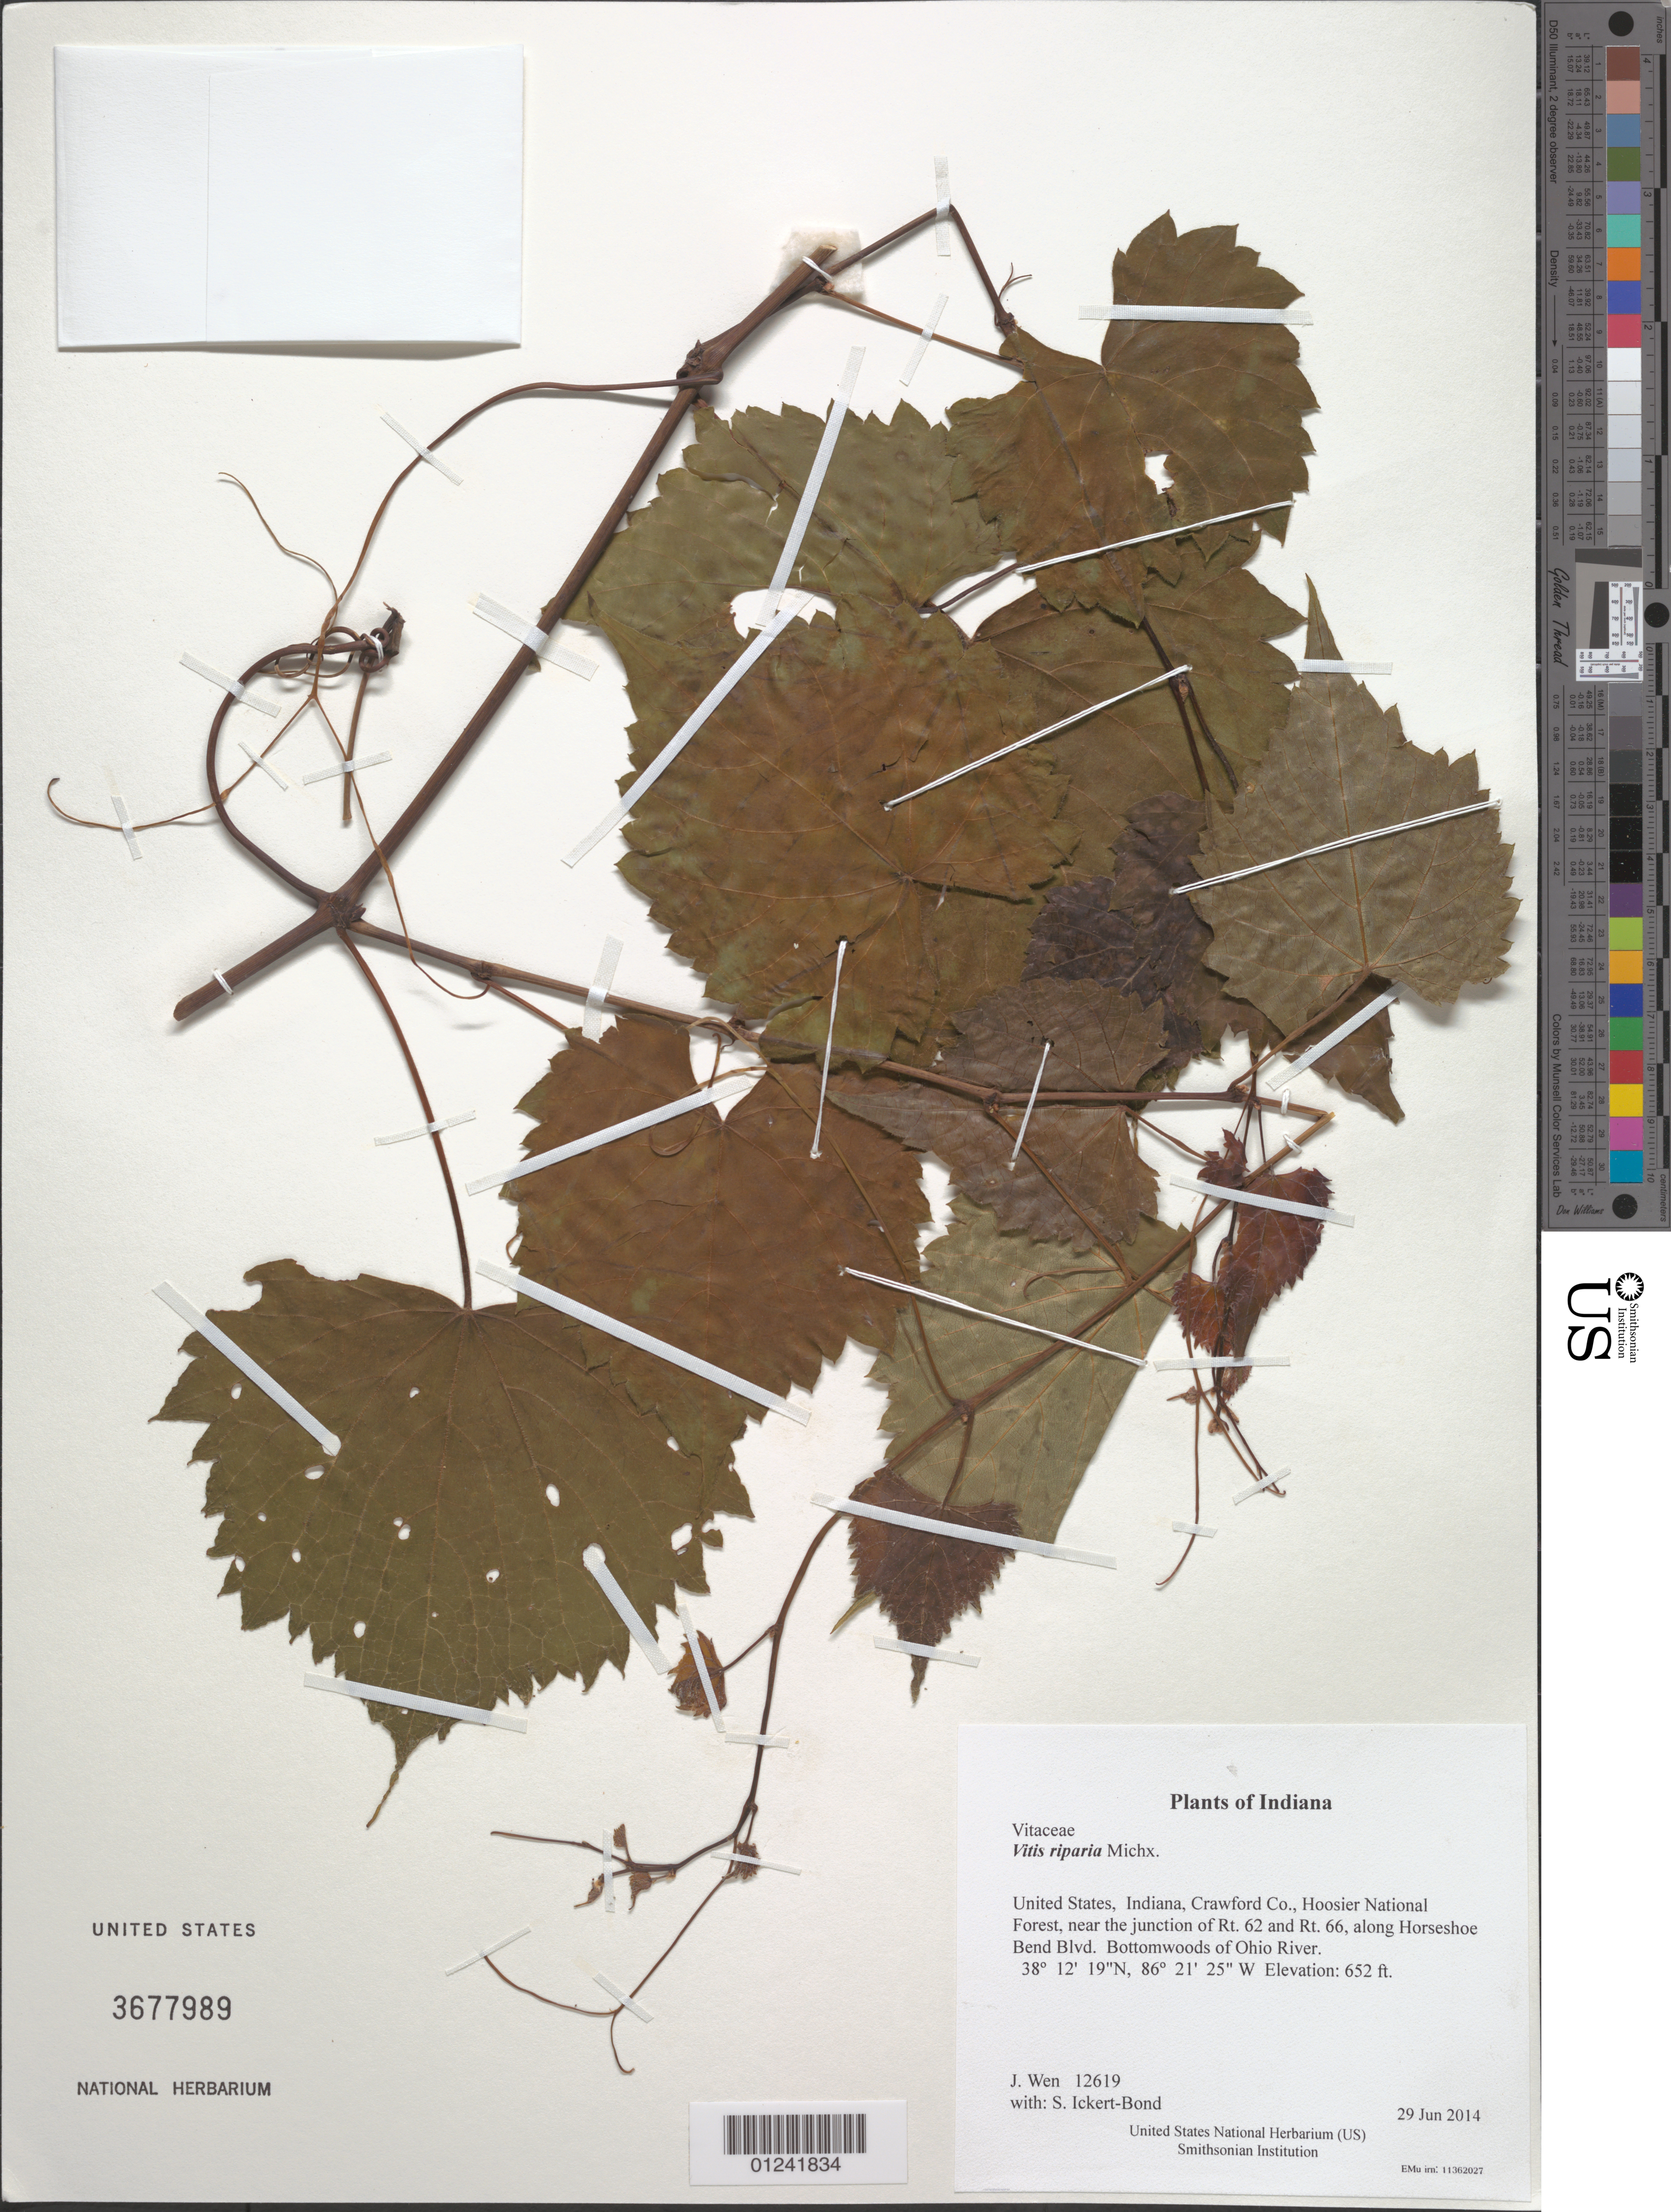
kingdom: Plantae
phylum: Tracheophyta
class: Magnoliopsida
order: Vitales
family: Vitaceae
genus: Vitis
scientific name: Vitis riparia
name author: Michx.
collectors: J. Wen & S. Ickert-Bond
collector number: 12619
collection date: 2014-06-29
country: United States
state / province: Indiana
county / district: Crawford Co.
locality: Hoosier National Forest, near the junction of Rt. 62 and Rt. 66, along Horseshoe Bend Blvd. Bottomwoods of Ohio River.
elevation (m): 199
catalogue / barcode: US 3677989